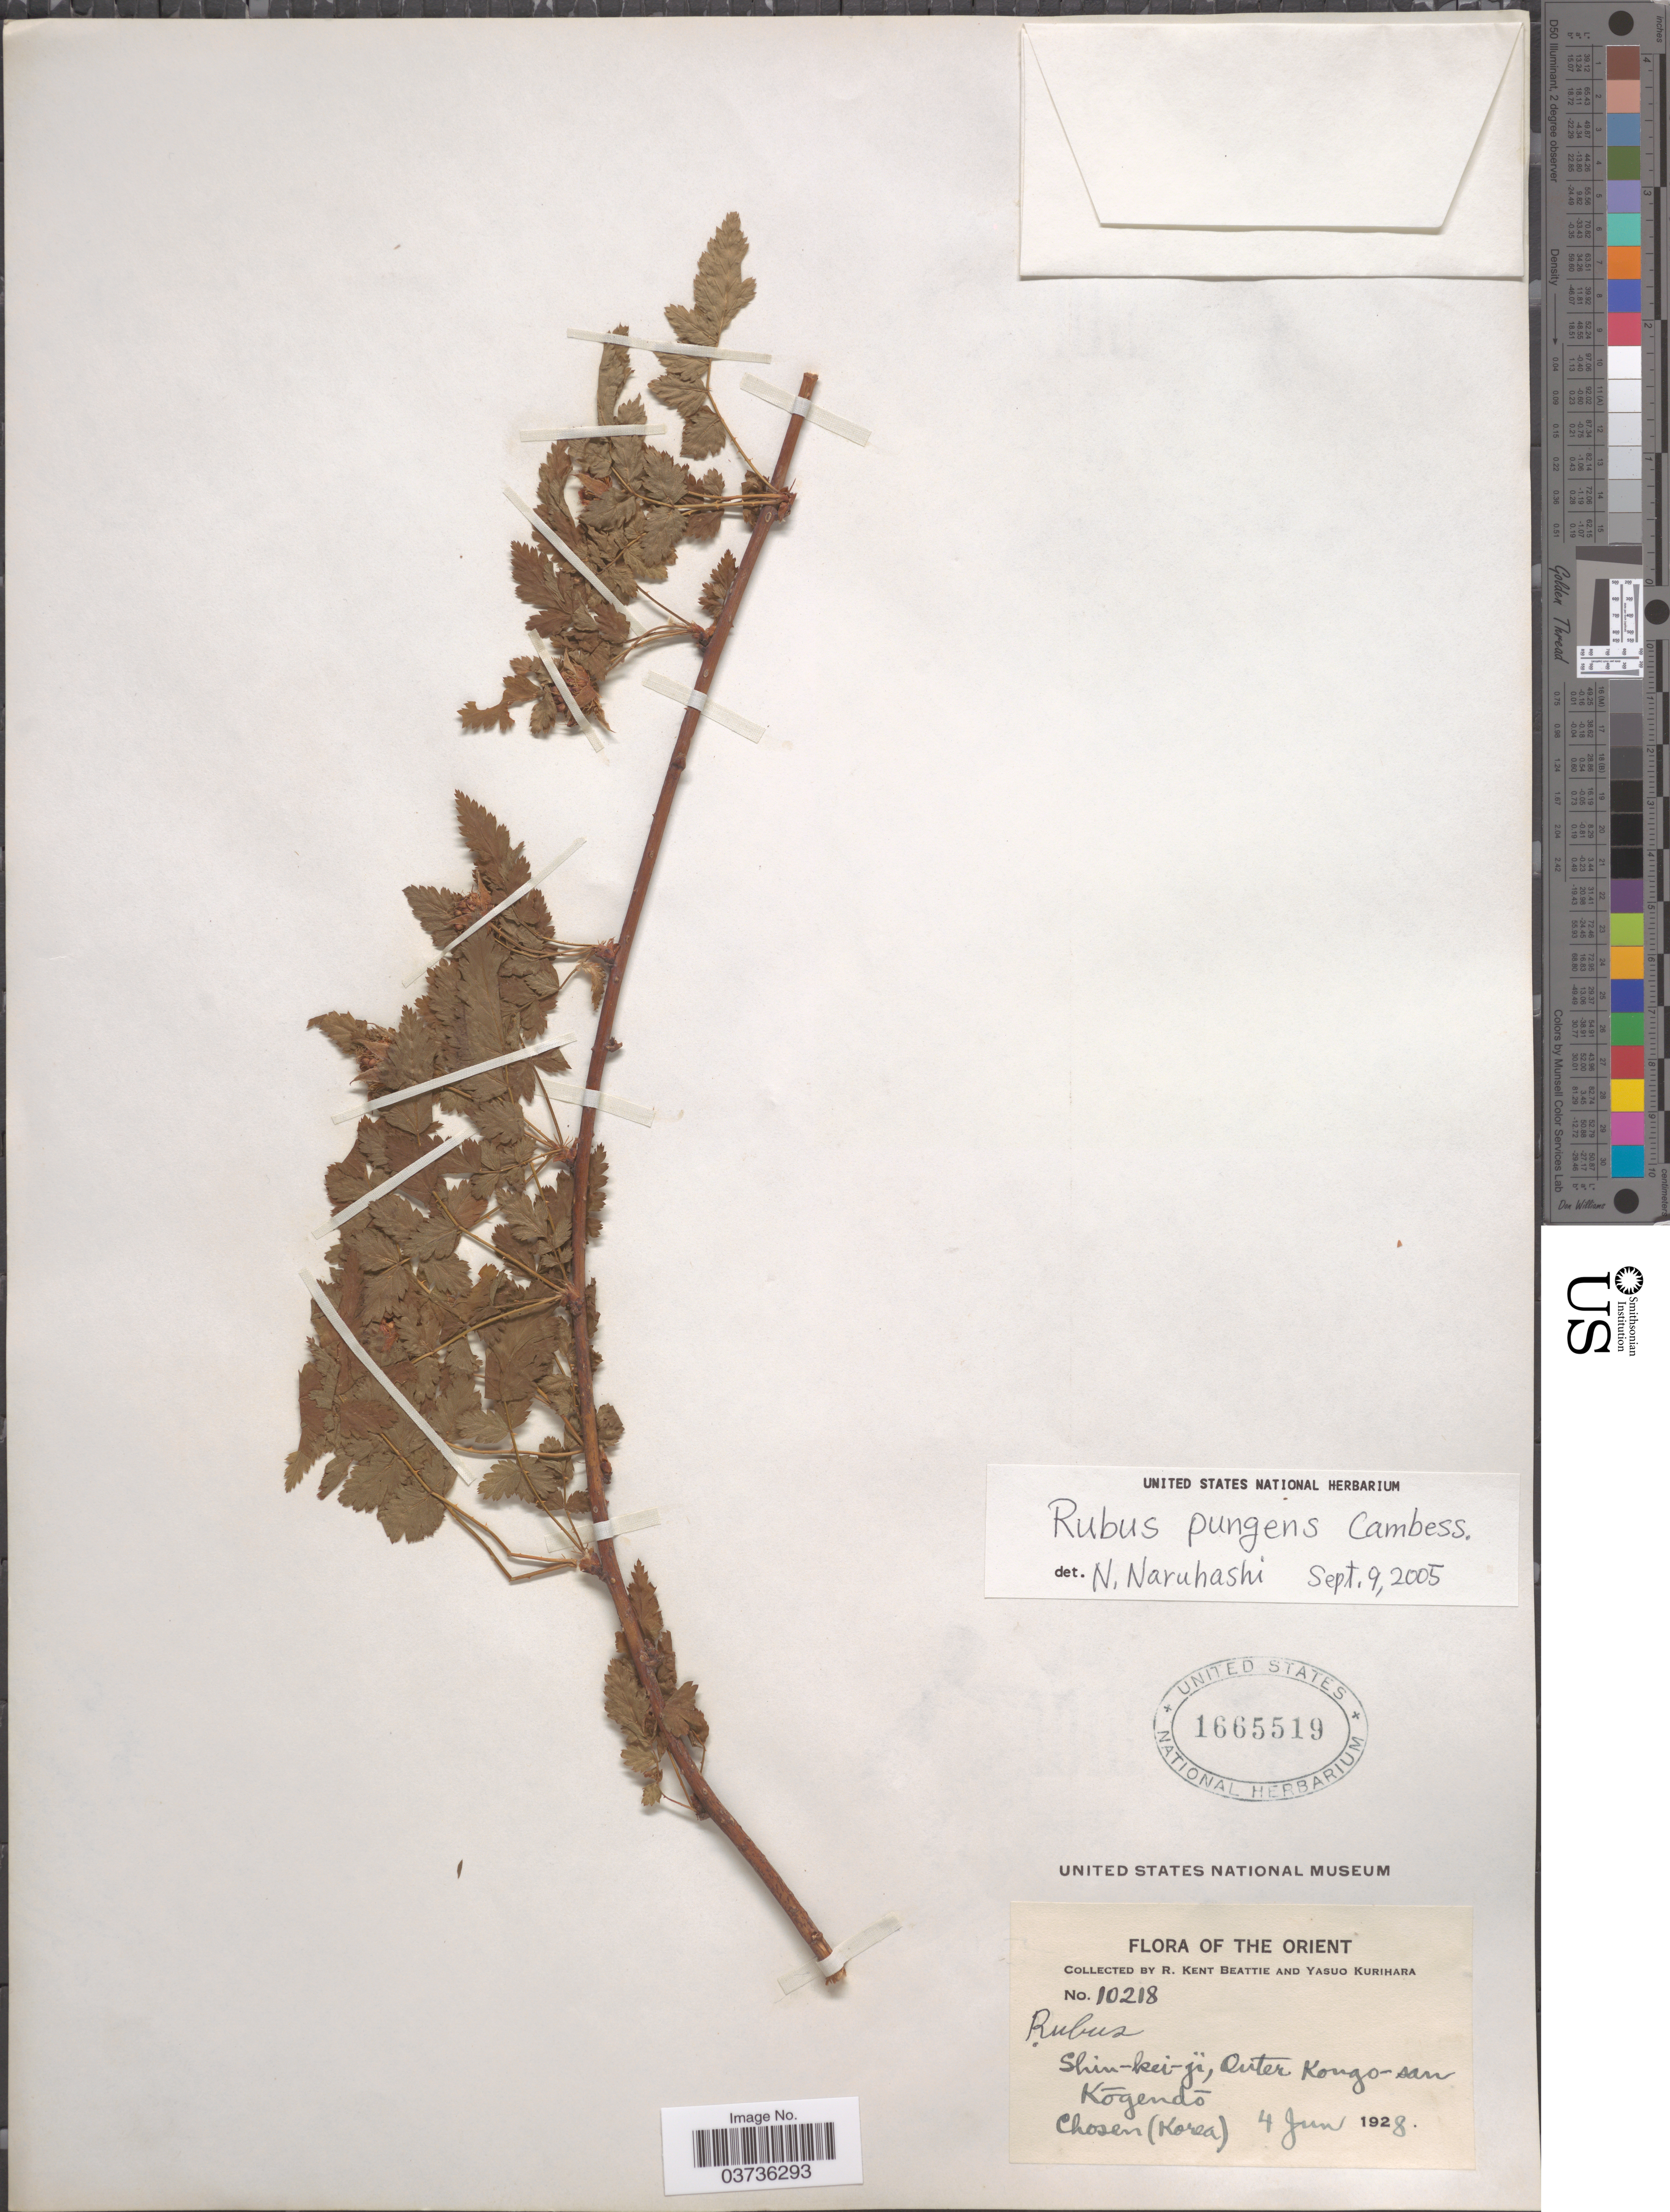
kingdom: Plantae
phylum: Tracheophyta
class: Magnoliopsida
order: Rosales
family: Rosaceae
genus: Rubus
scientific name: Rubus pungens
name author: Cambess.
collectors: R. K. Beattie & Y. Kurihara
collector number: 10218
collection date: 1928-06-04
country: North Korea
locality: Orient. Shin-kei-ji, Outer Kongo-san Kōgendō. Chosen (Korea).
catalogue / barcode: US 1665519